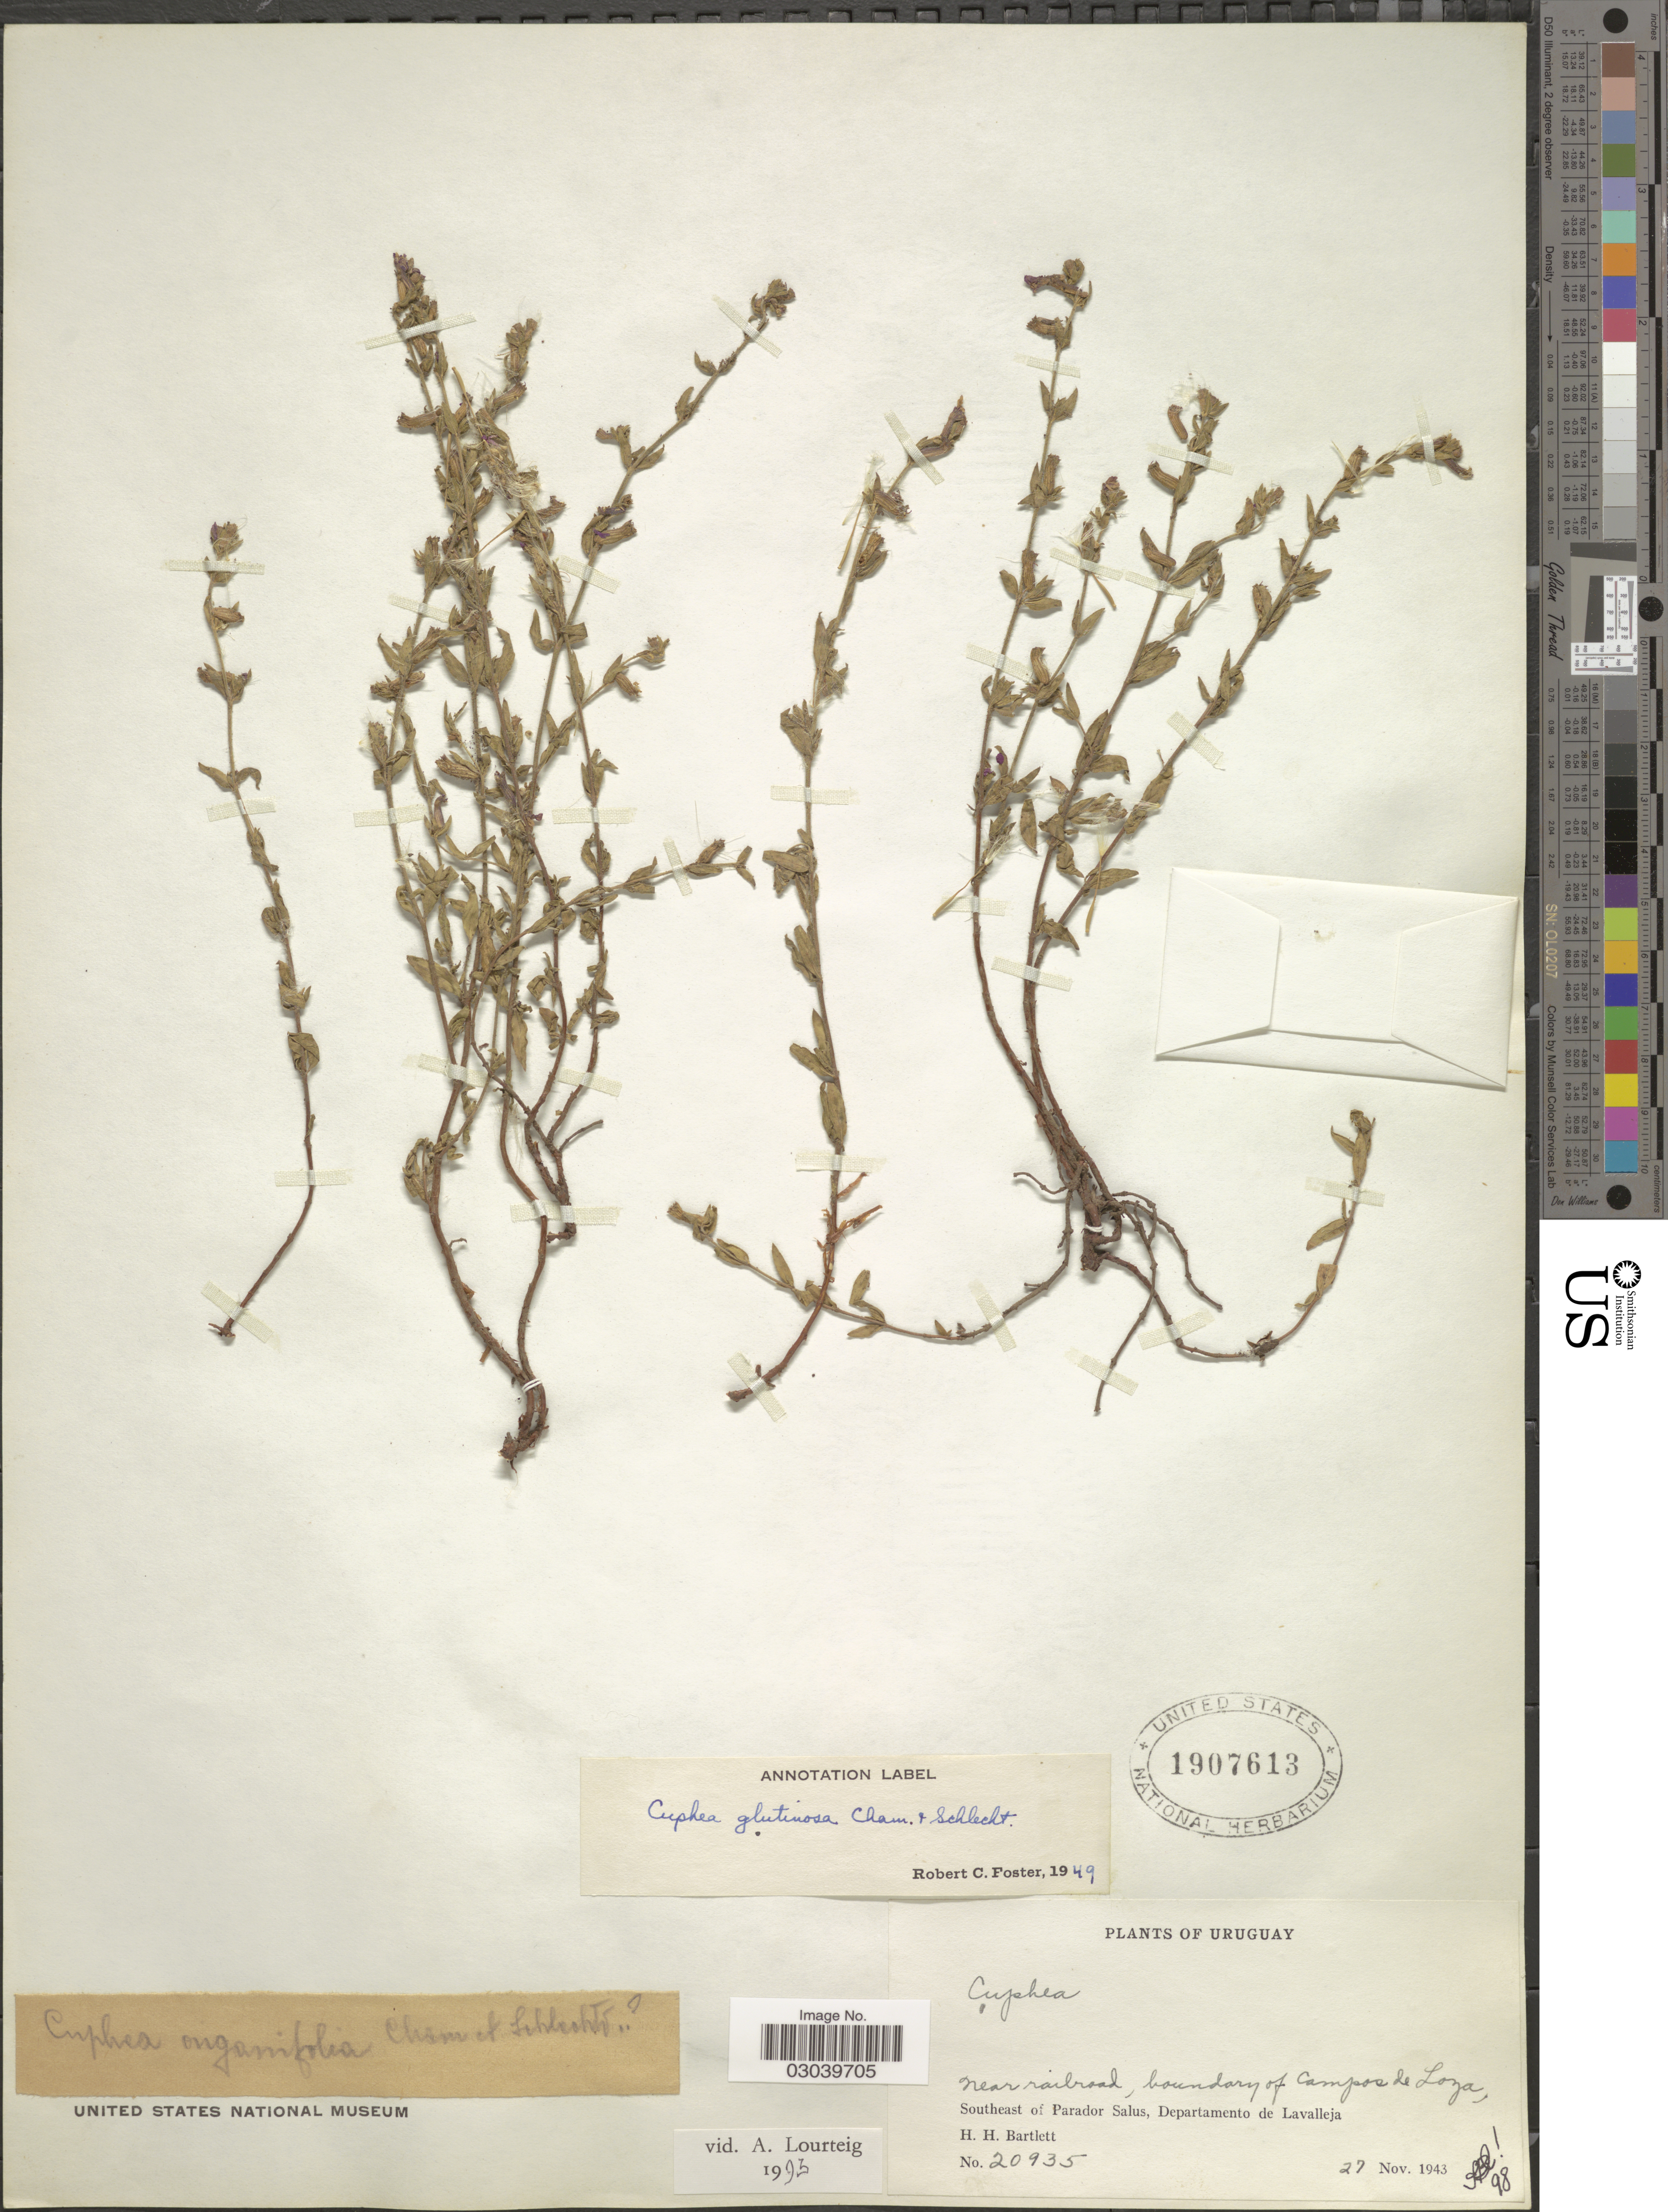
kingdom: Plantae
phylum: Tracheophyta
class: Magnoliopsida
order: Myrtales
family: Lythraceae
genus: Cuphea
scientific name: Cuphea glutinosa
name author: Cham. & Schltdl.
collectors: H. H. Bartlett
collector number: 20935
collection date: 1943-11-27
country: Uruguay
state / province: Lavalleja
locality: Near railroad, boundary of Campos de Loza. Southeast of Parador Salus, Departamento de Lavalleja.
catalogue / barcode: US 1907613